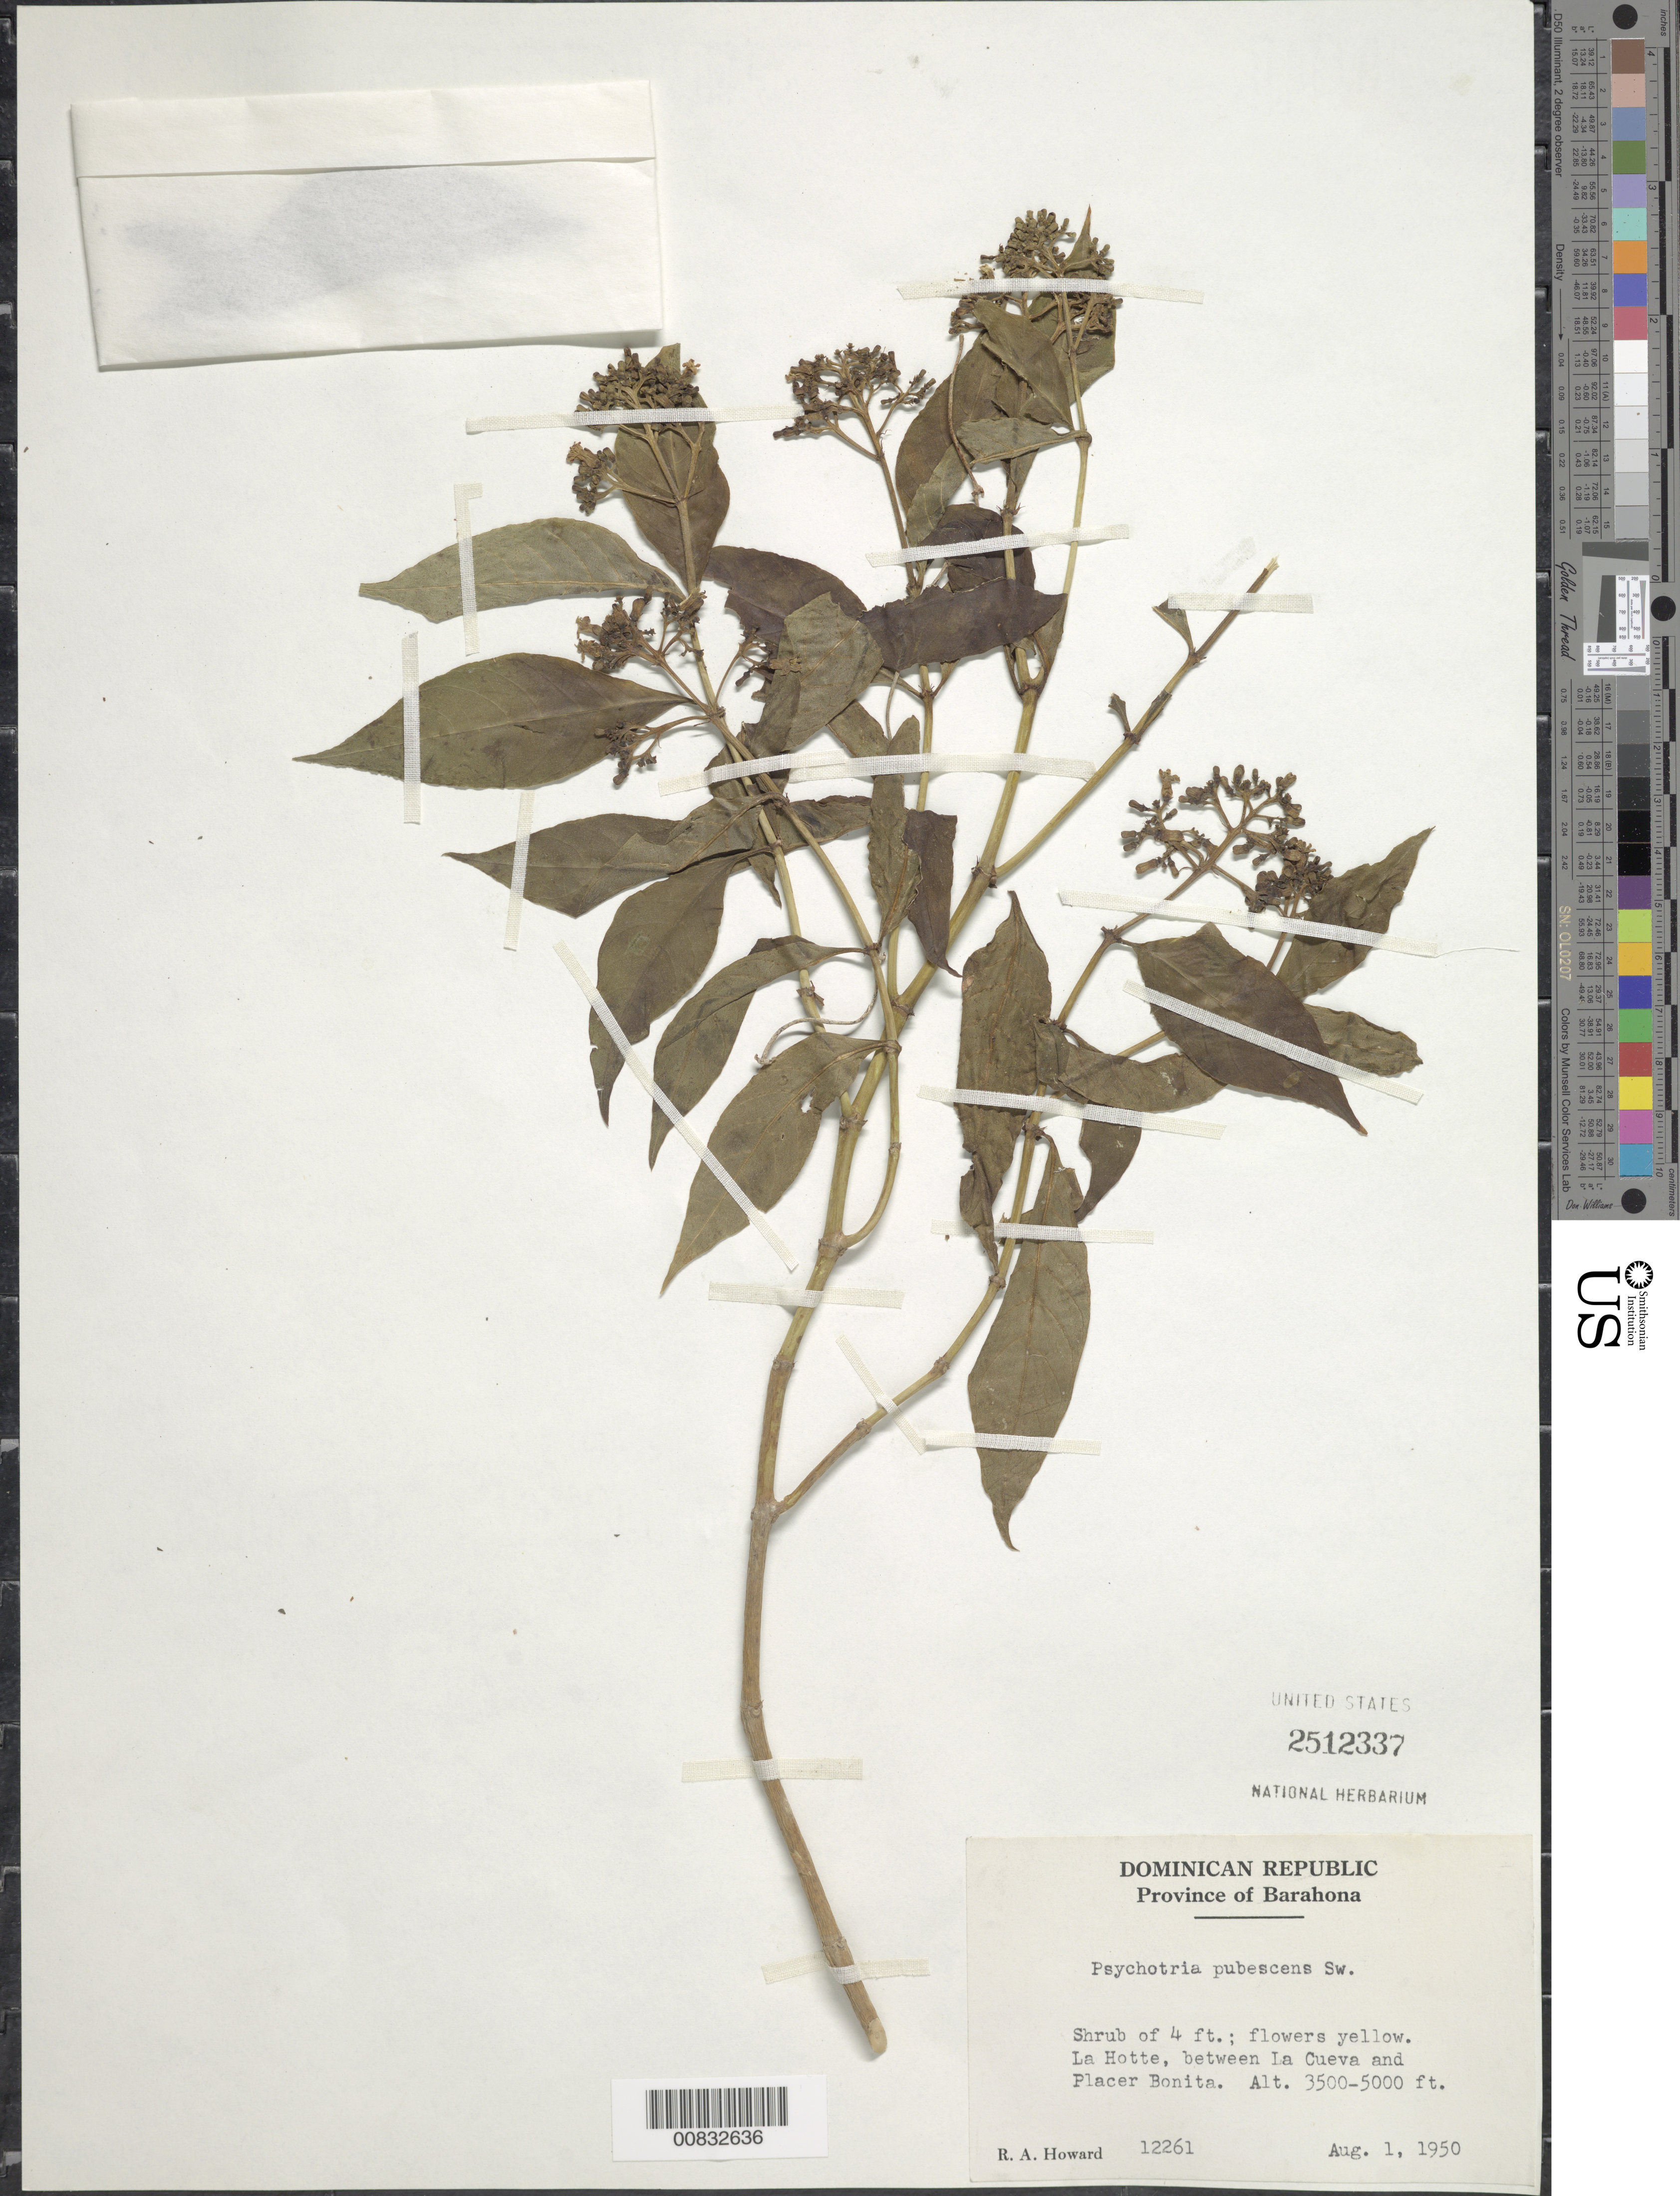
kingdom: Plantae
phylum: Tracheophyta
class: Magnoliopsida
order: Gentianales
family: Rubiaceae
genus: Psychotria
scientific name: Psychotria pubescens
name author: Sw.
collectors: R. A. Howard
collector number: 12261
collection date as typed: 01 Aug 1950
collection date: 1950-08-01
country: Dominican Republic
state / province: Barahona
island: Hispaniola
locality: La Hotte, between La Cueva and Placer Bonita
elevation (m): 1067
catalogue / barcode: US 2512337